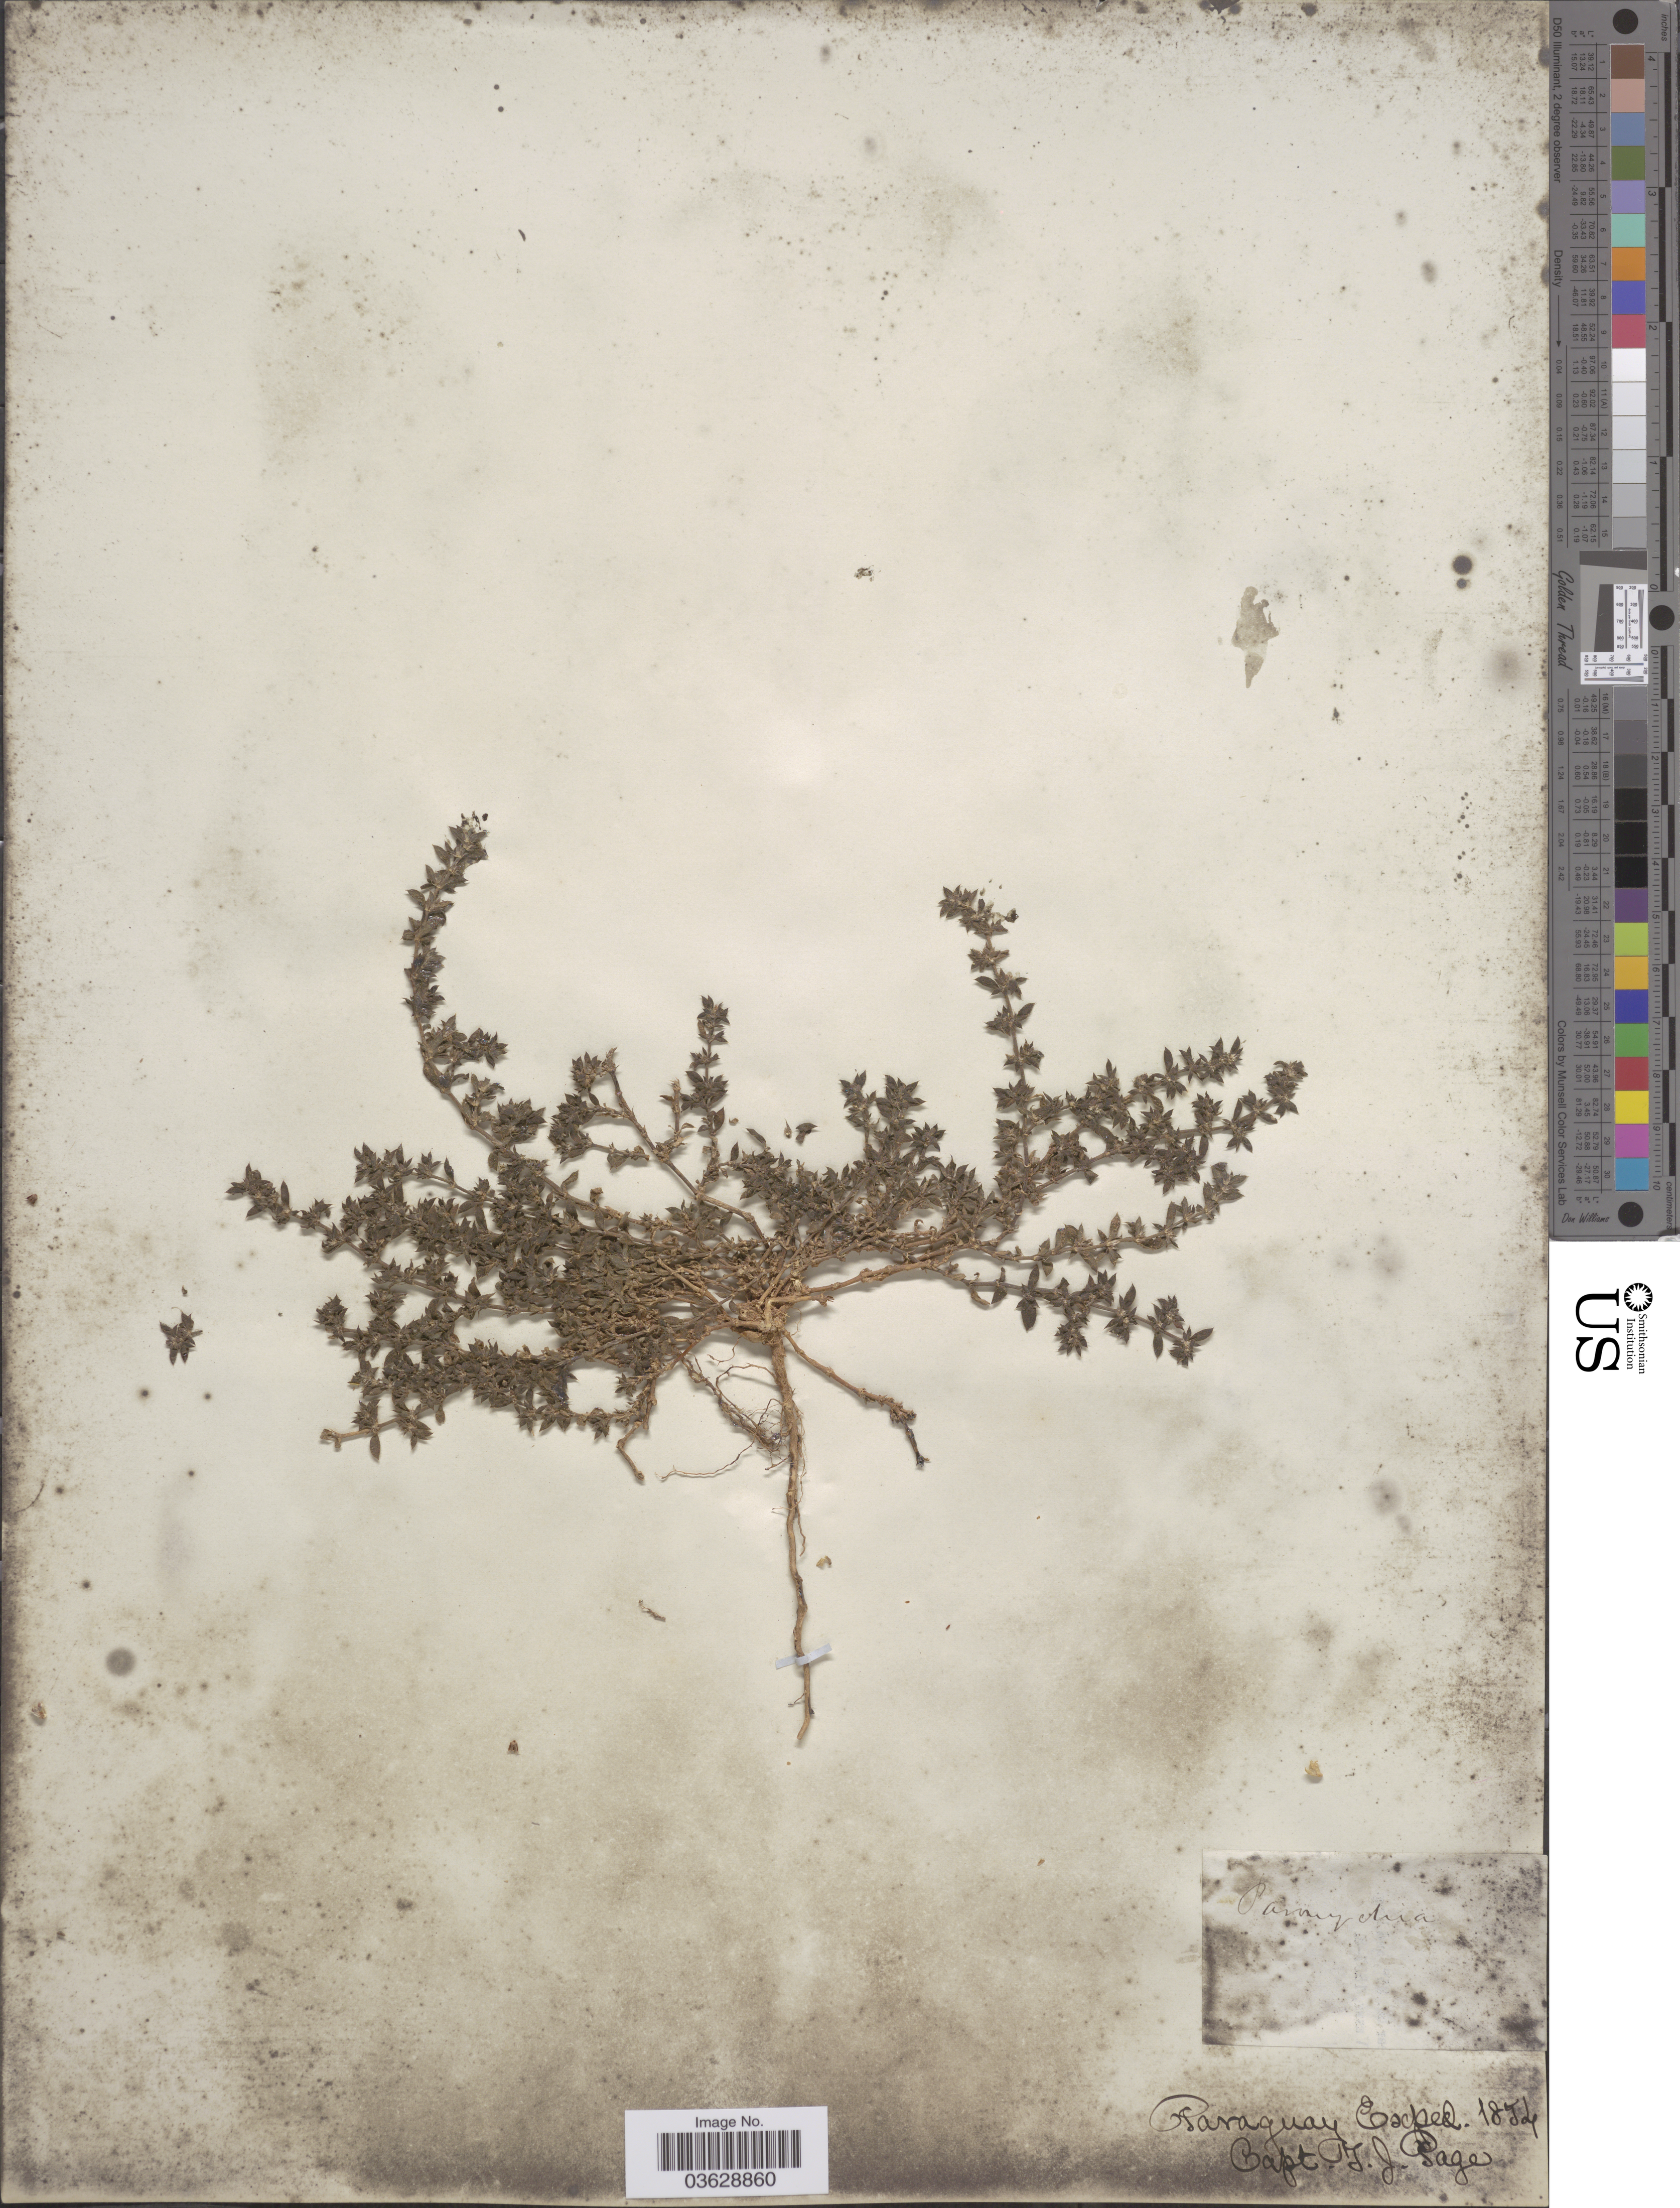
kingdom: Plantae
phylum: Tracheophyta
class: Magnoliopsida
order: Caryophyllales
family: Caryophyllaceae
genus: Paronychia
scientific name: Paronychia sp.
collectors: T. J. Page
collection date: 1854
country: Paraguay